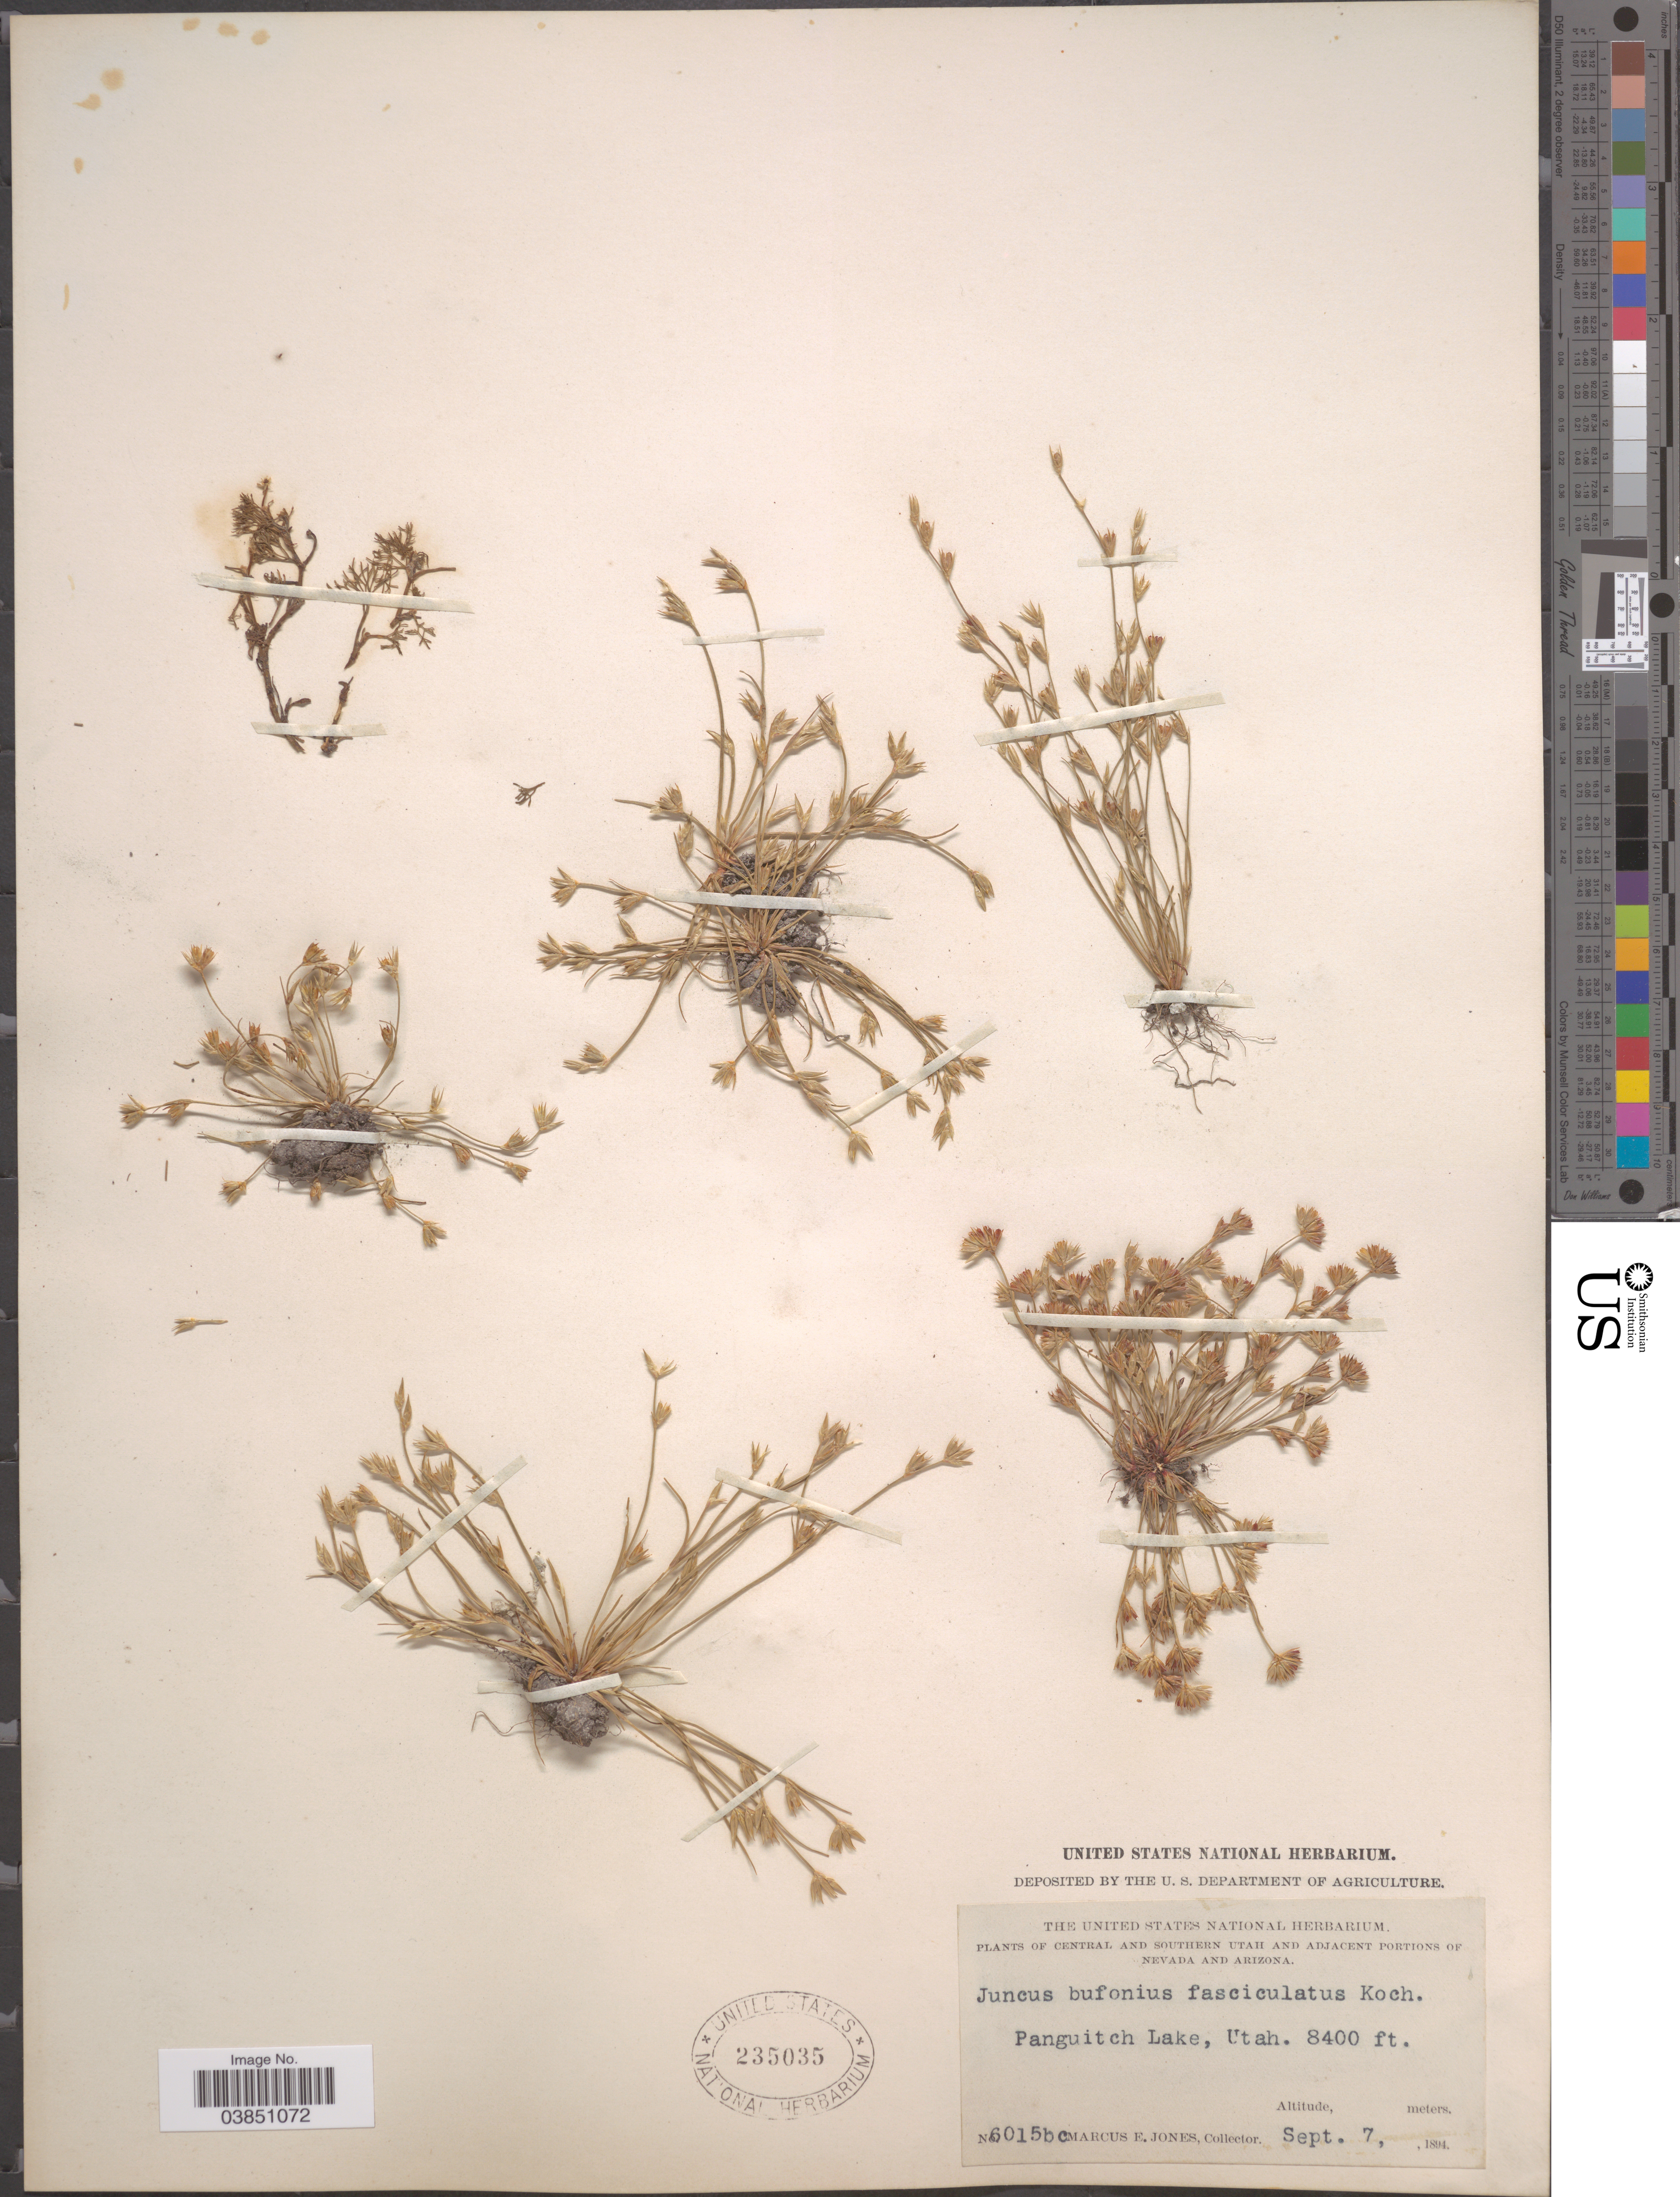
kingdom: Plantae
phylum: Tracheophyta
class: Liliopsida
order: Poales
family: Juncaceae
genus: Juncus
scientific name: Juncus bufonius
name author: L.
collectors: M. E. Jones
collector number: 6015bc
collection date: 1894-09-07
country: United States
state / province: Utah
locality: Central and Southern Utah. Panguitch Lake.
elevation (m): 2560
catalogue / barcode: US 235035